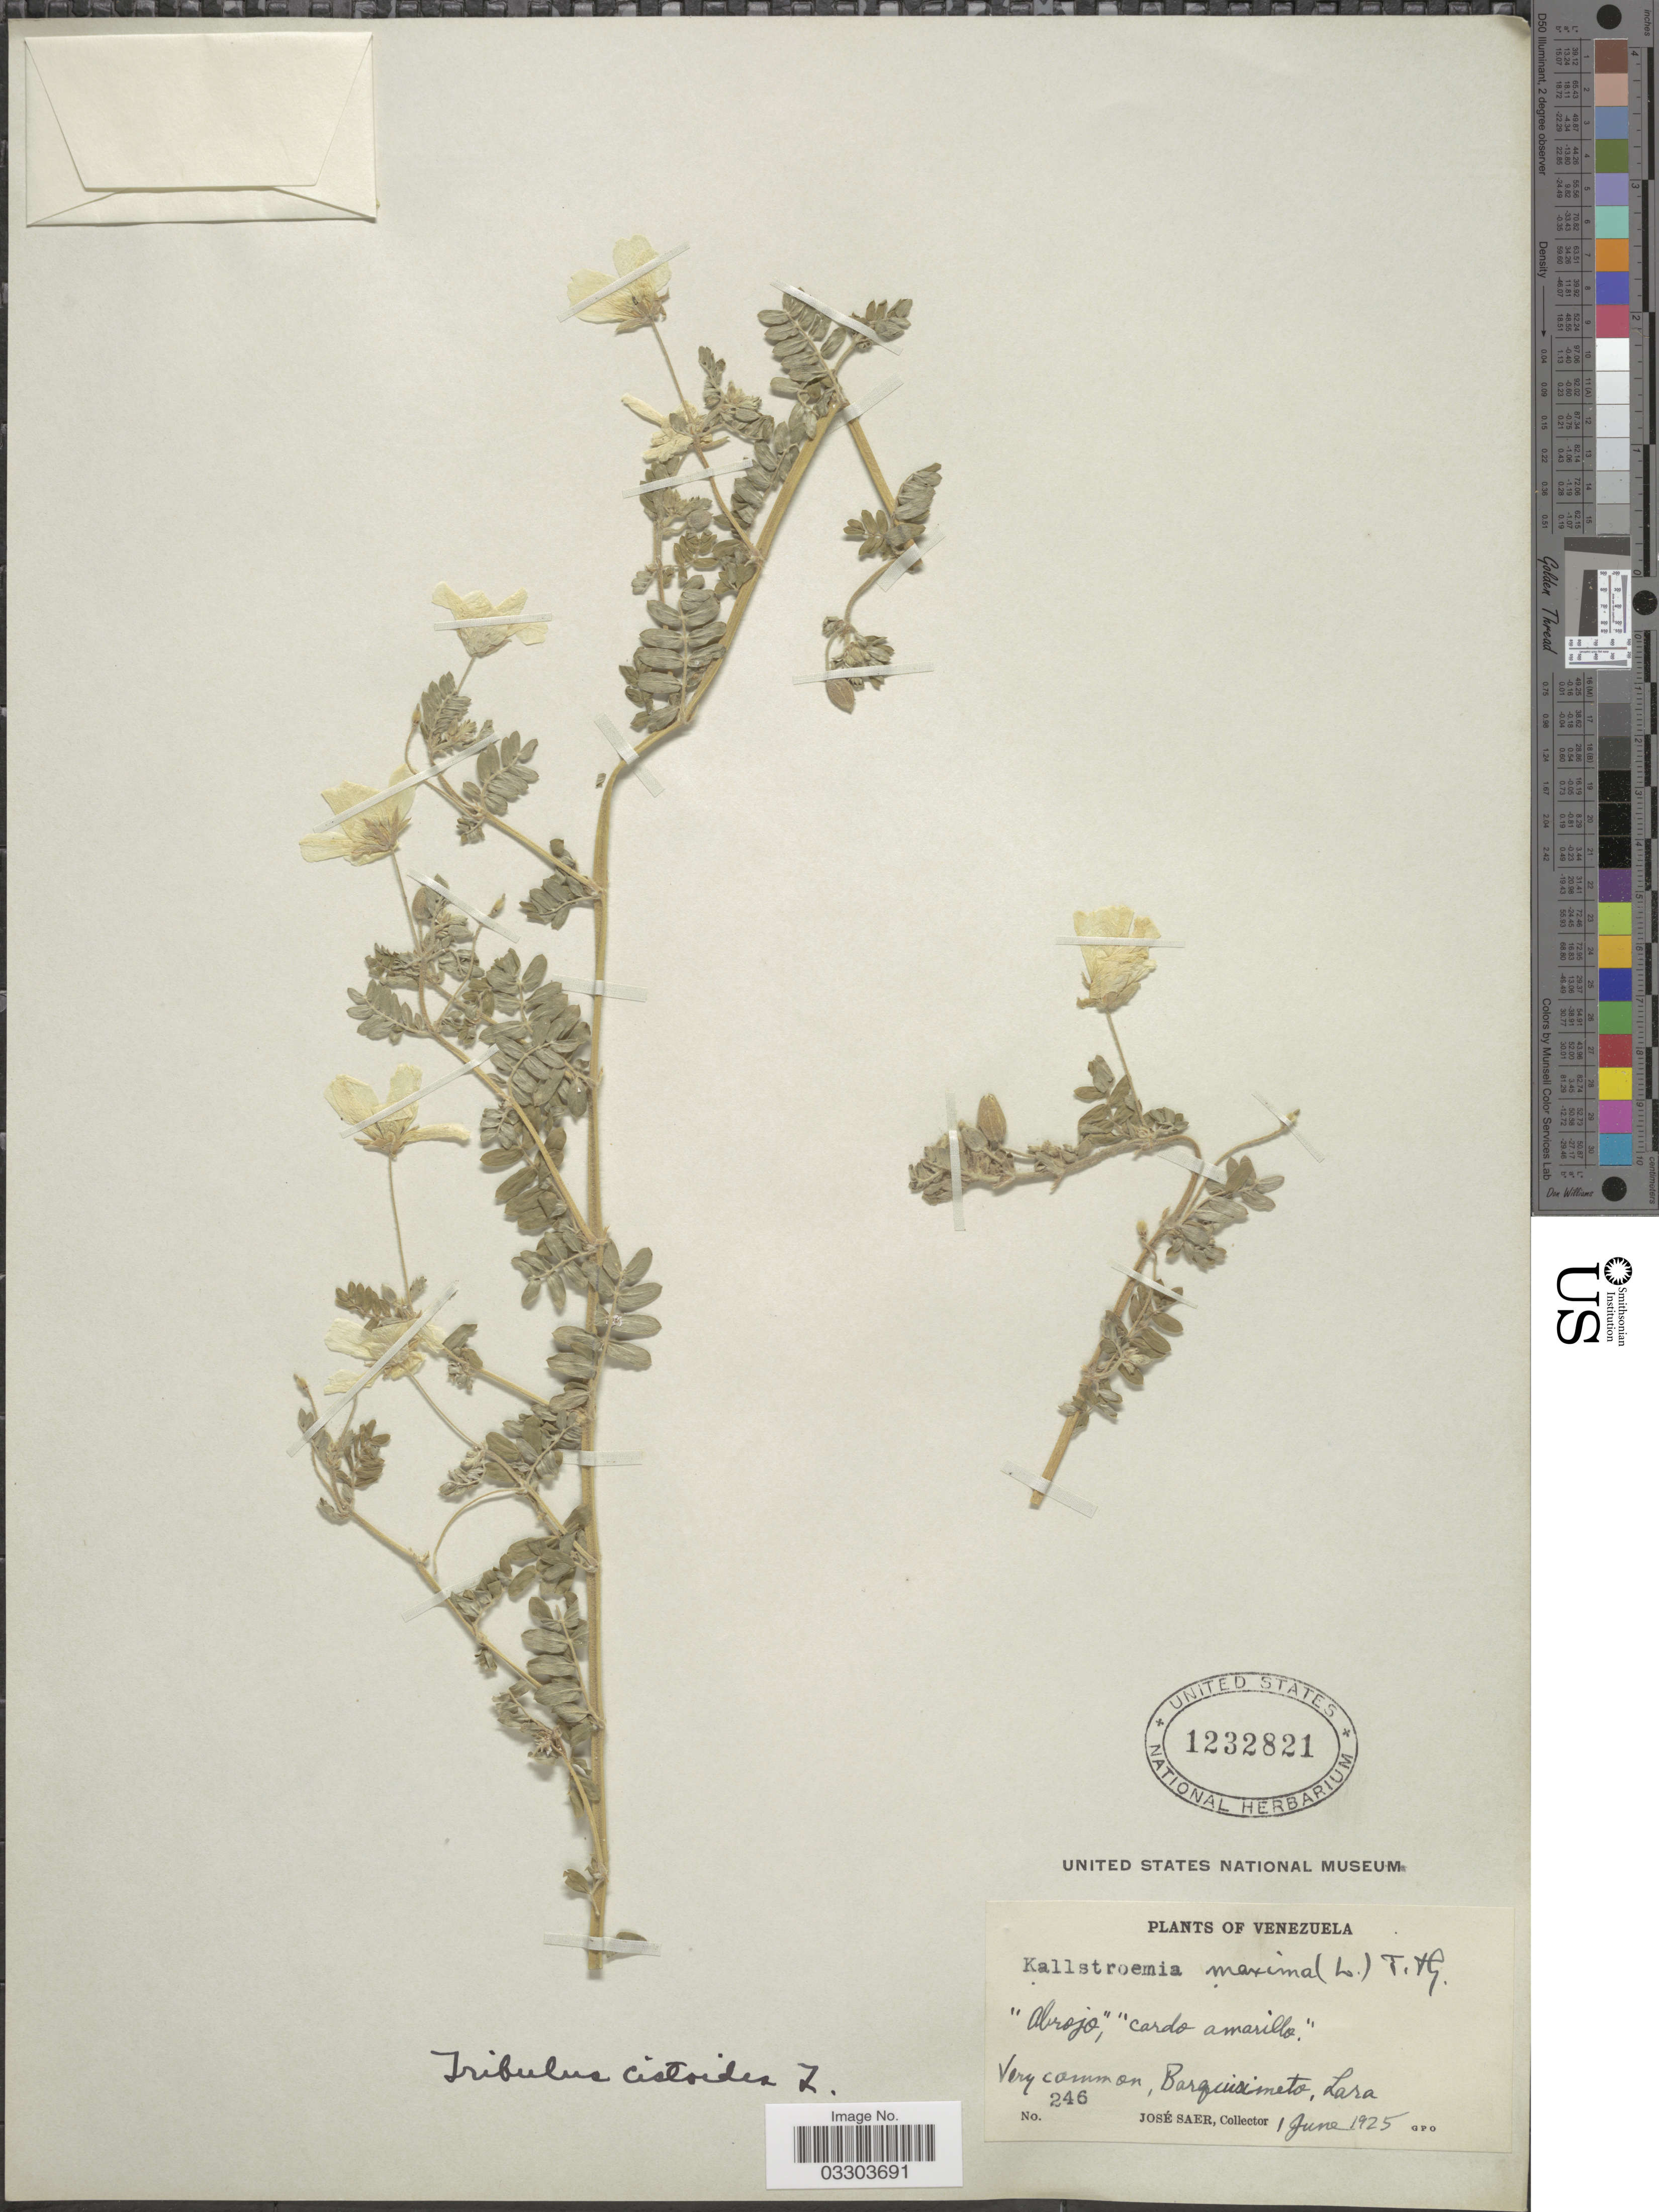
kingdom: Plantae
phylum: Tracheophyta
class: Magnoliopsida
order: Zygophyllales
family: Zygophyllaceae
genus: Tribulus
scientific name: Tribulus cistoides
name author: L.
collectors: J. Saer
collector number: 246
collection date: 1925-06-01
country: Venezuela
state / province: Lara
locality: Barquisimeto.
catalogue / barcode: US 1232821